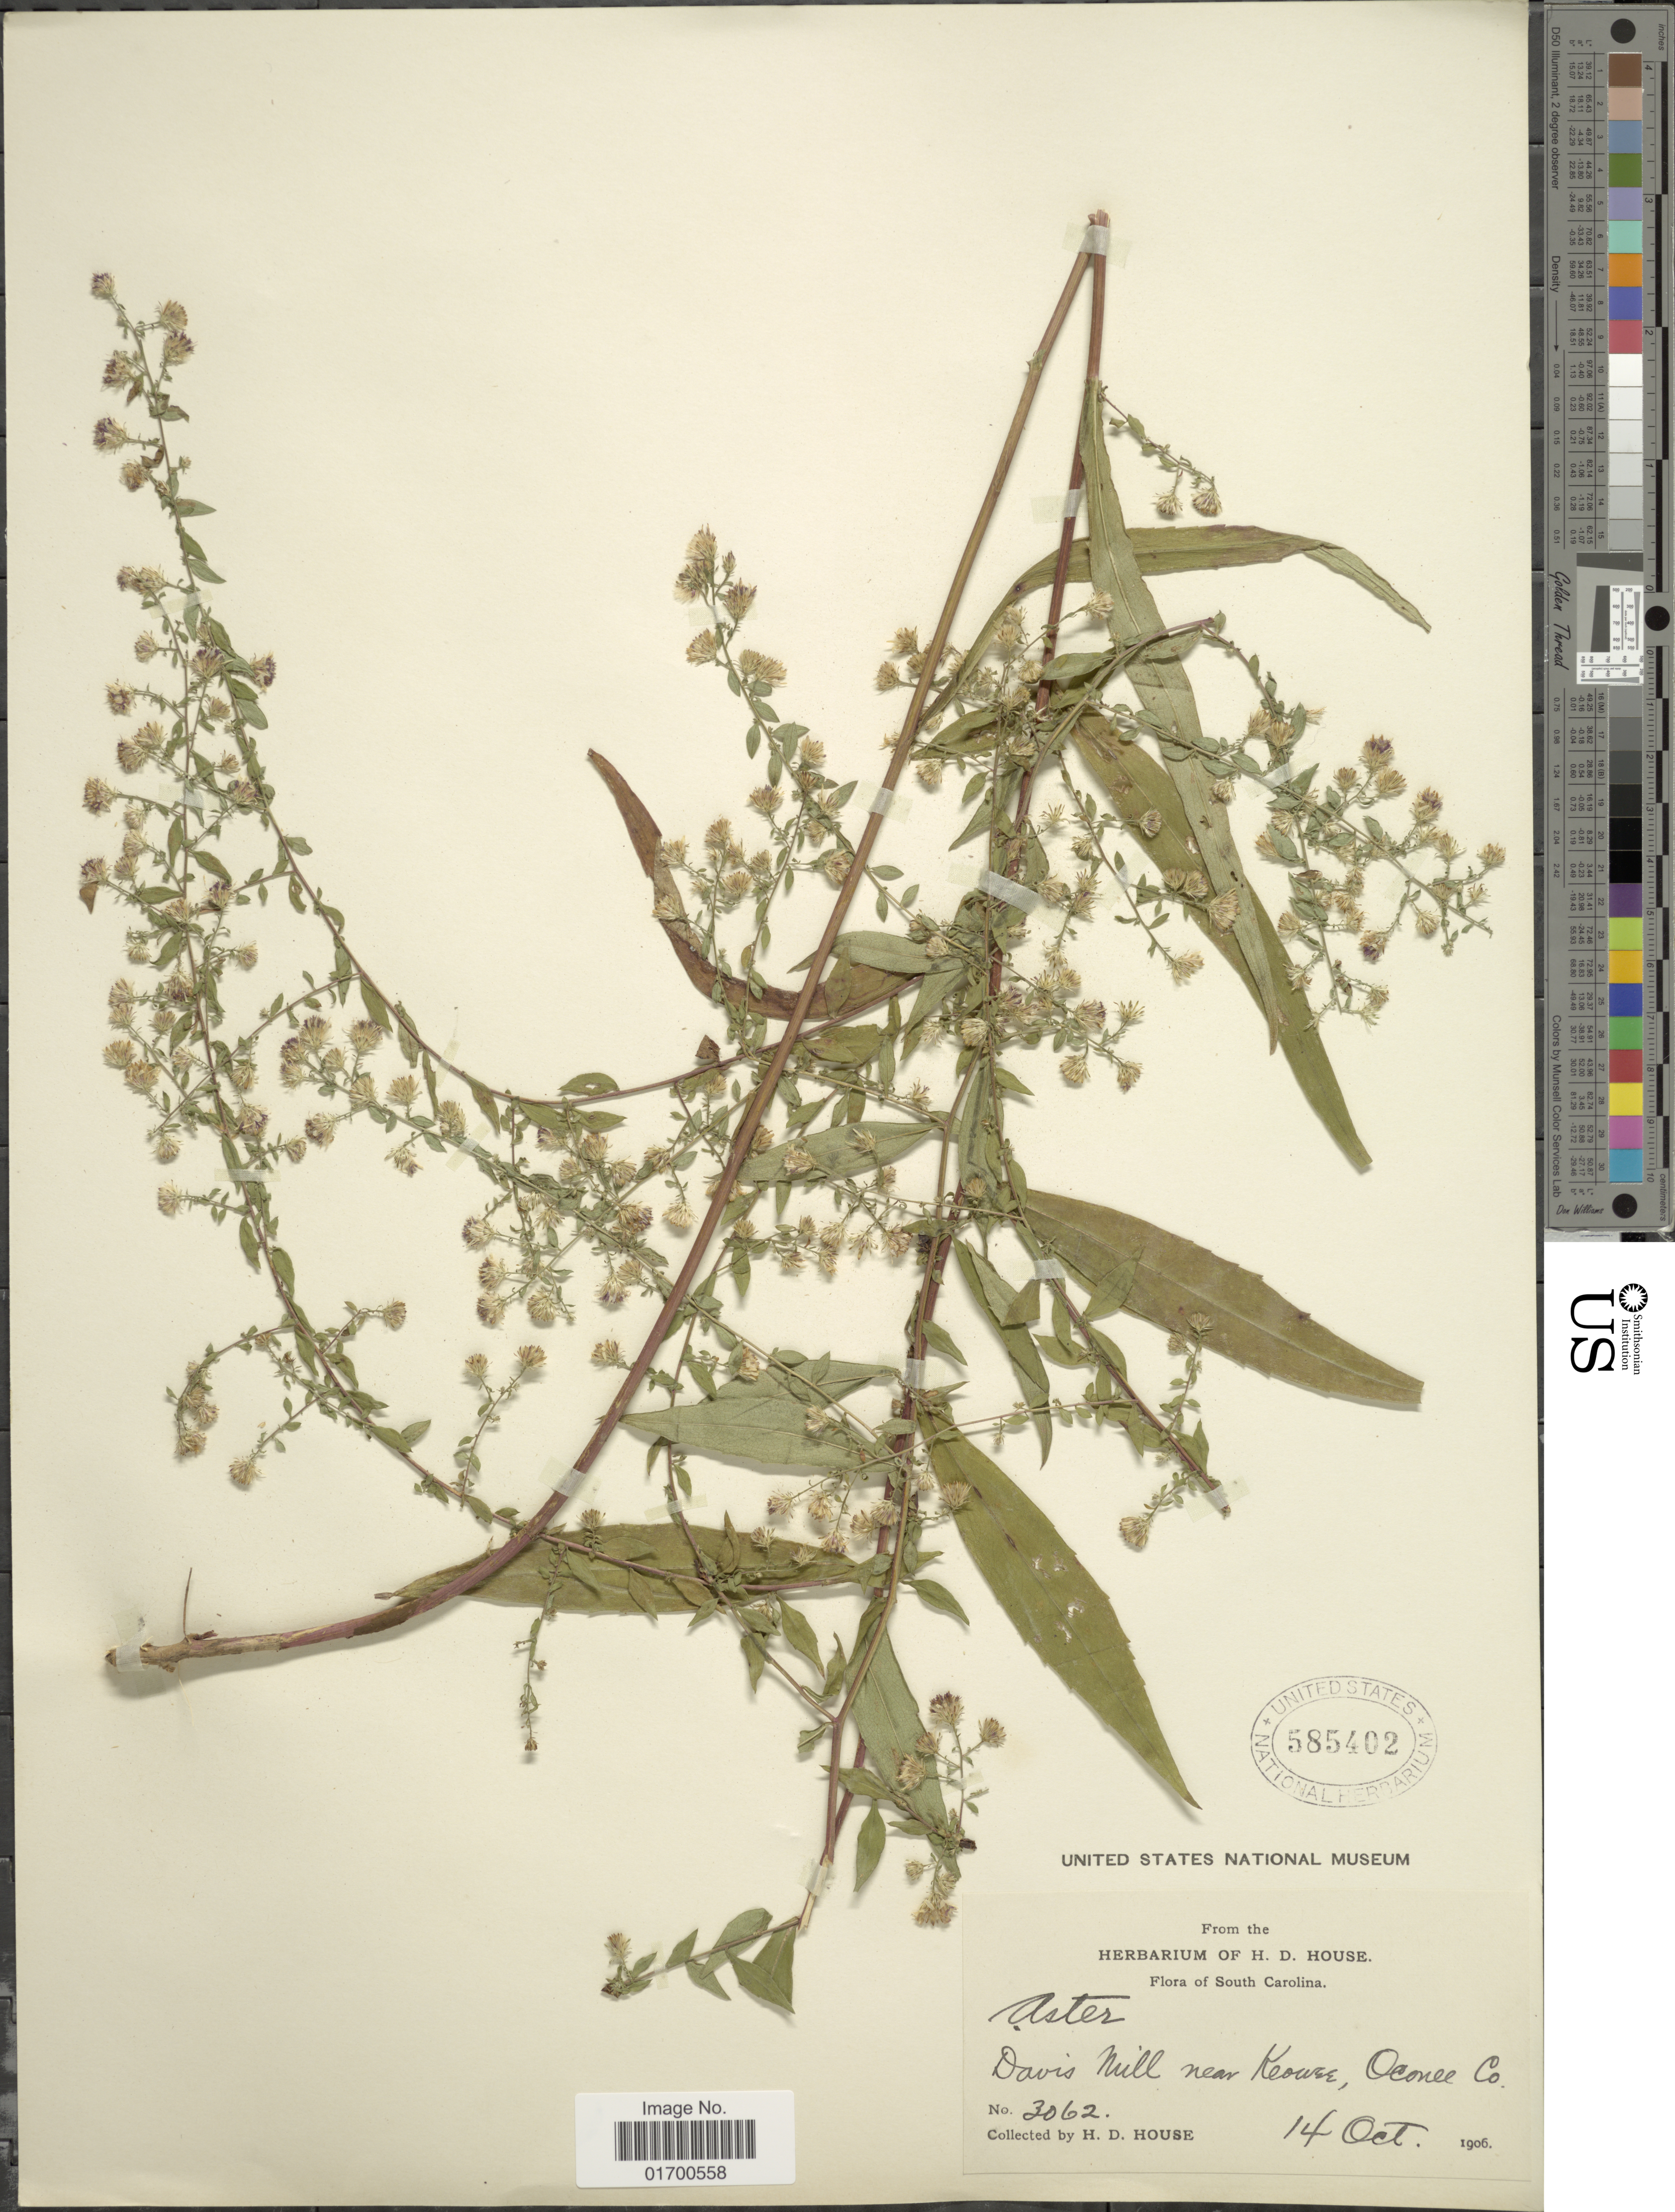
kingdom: Plantae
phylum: Tracheophyta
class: Magnoliopsida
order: Asterales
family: Asteraceae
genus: Symphyotrichum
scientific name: Symphyotrichum lateriflorum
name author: (L.) Á. Löve & D. Löve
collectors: H. D. House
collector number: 3062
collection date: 1906-10-14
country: United States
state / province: South Carolina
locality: Davis Mills near Keoure, Oconnee Co.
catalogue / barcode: US 585402